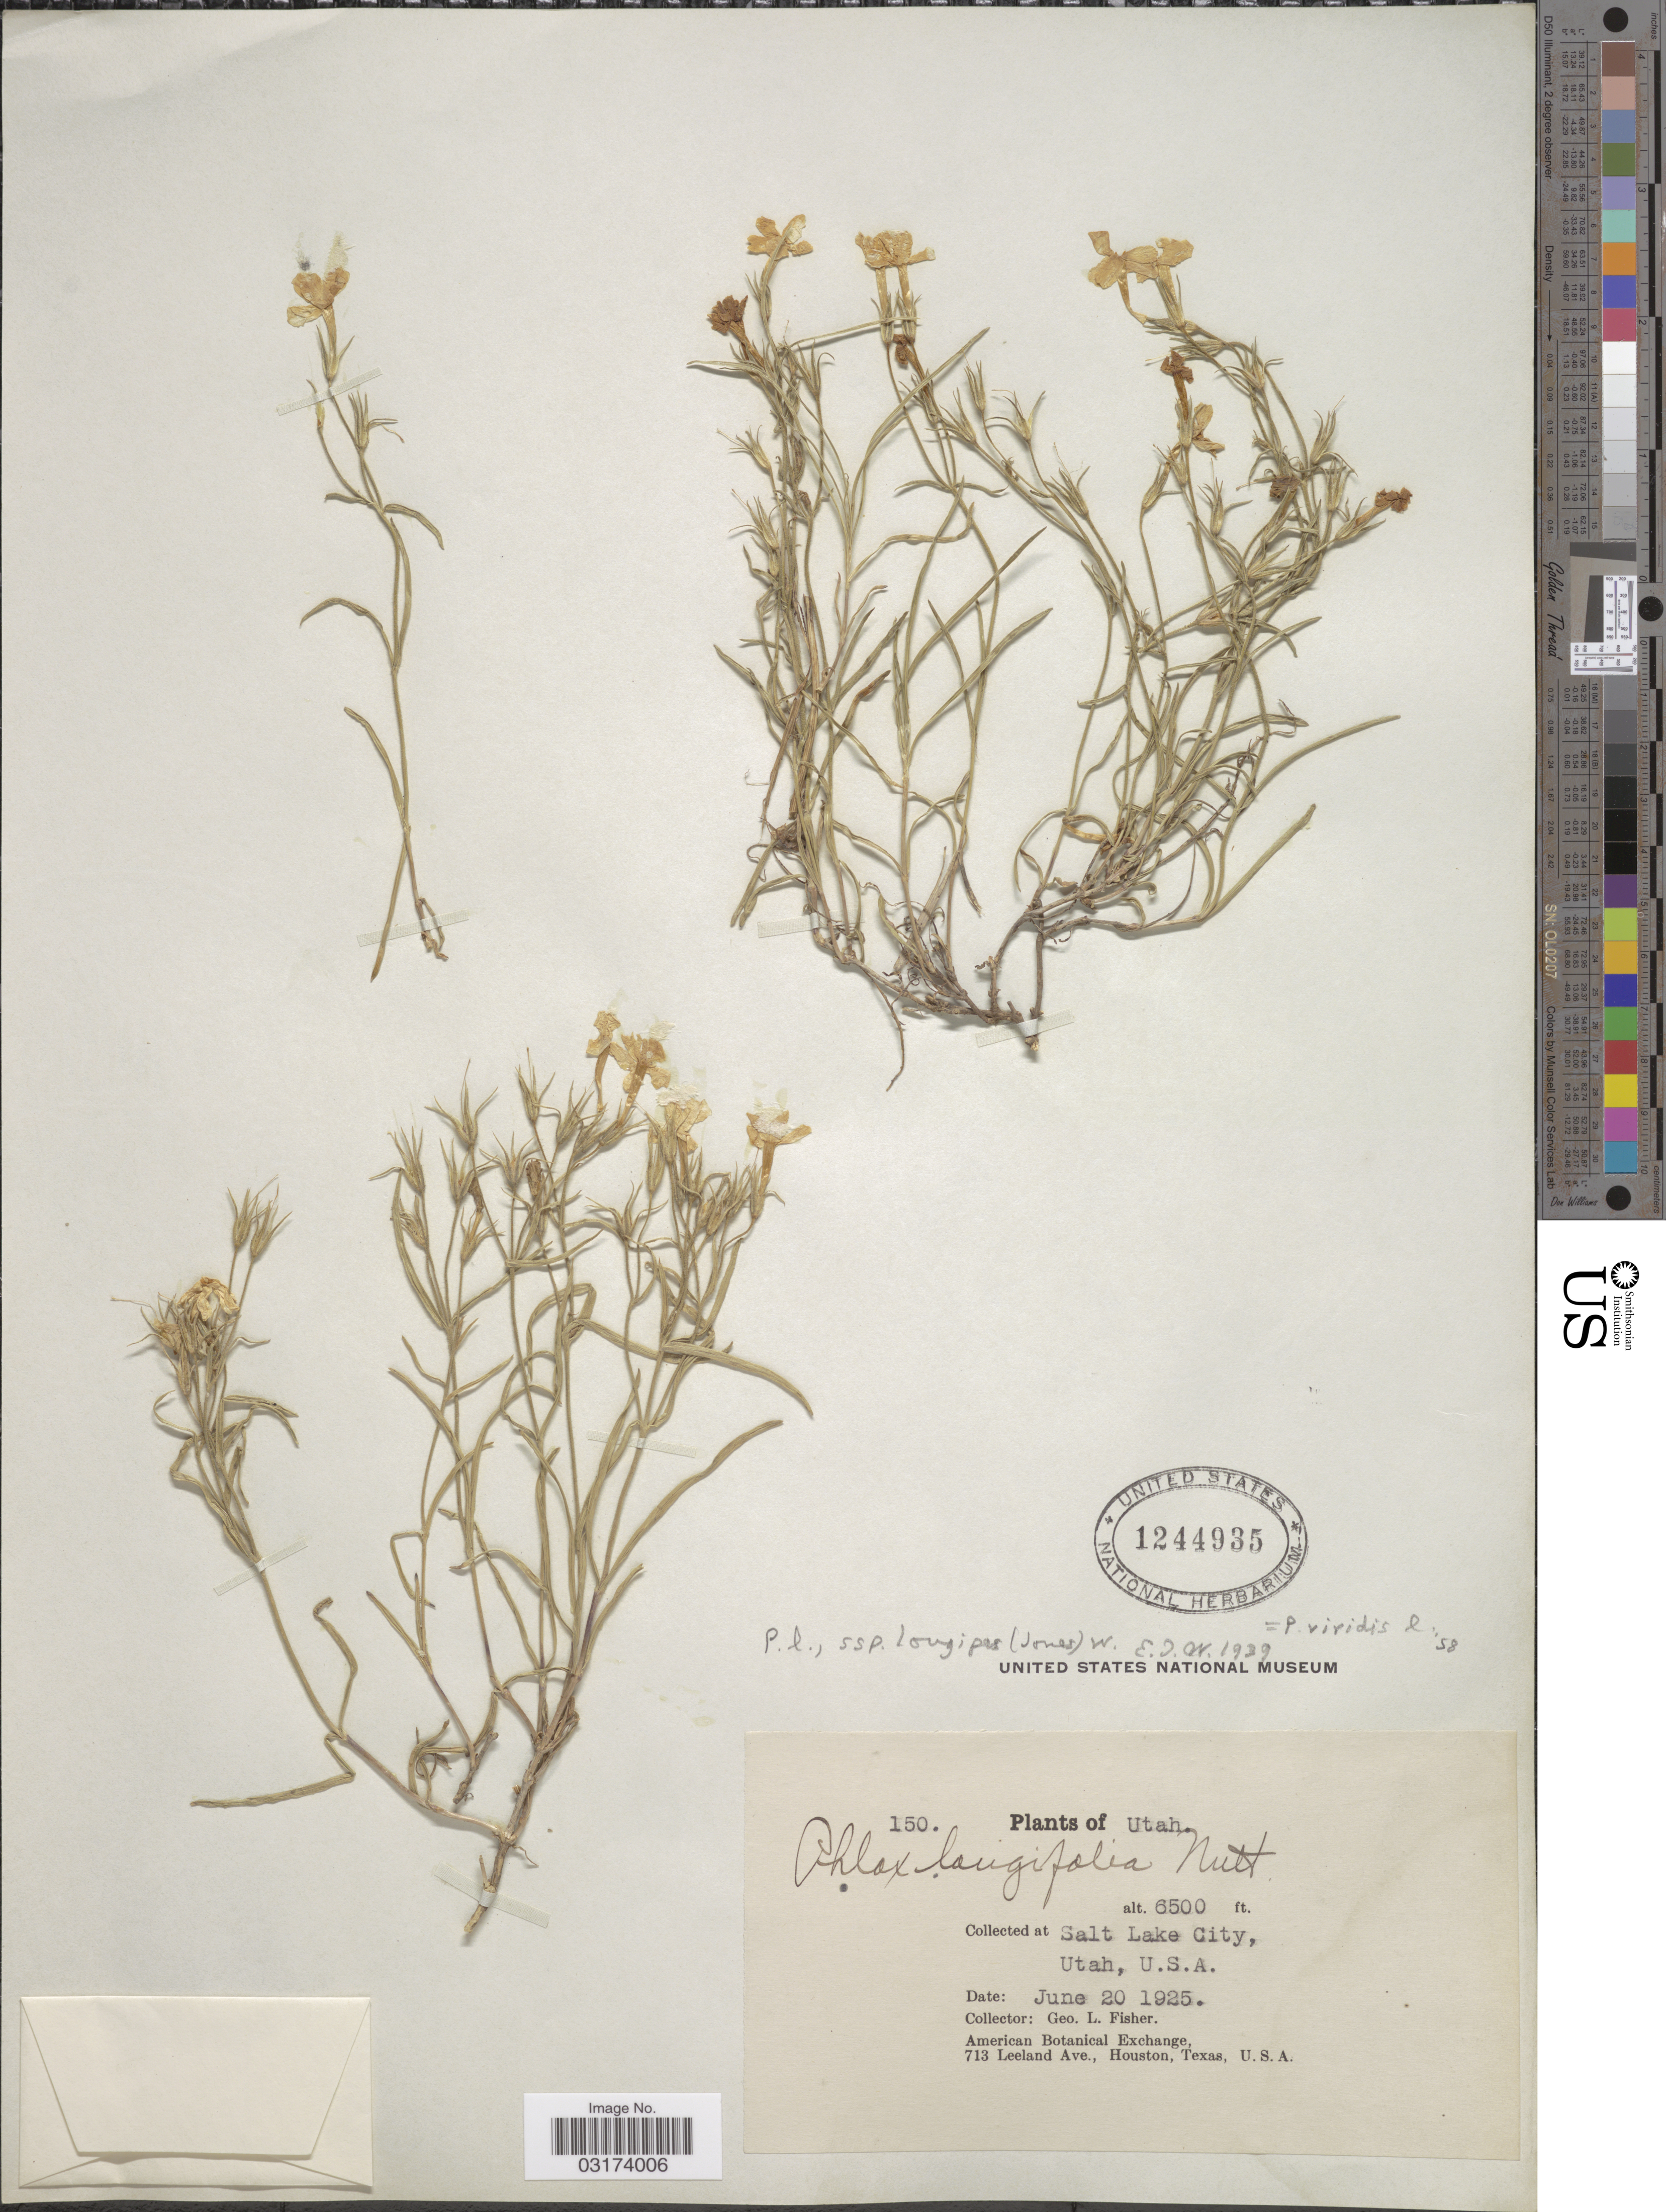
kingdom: Plantae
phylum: Tracheophyta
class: Magnoliopsida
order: Ericales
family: Polemoniaceae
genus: Phlox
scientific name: Phlox longifolia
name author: Nutt.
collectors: G. L. Fisher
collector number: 150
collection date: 1925-06-20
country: United States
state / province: Utah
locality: Salt Lake City, Utah, U.S.A.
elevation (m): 1981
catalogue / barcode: US 1244935